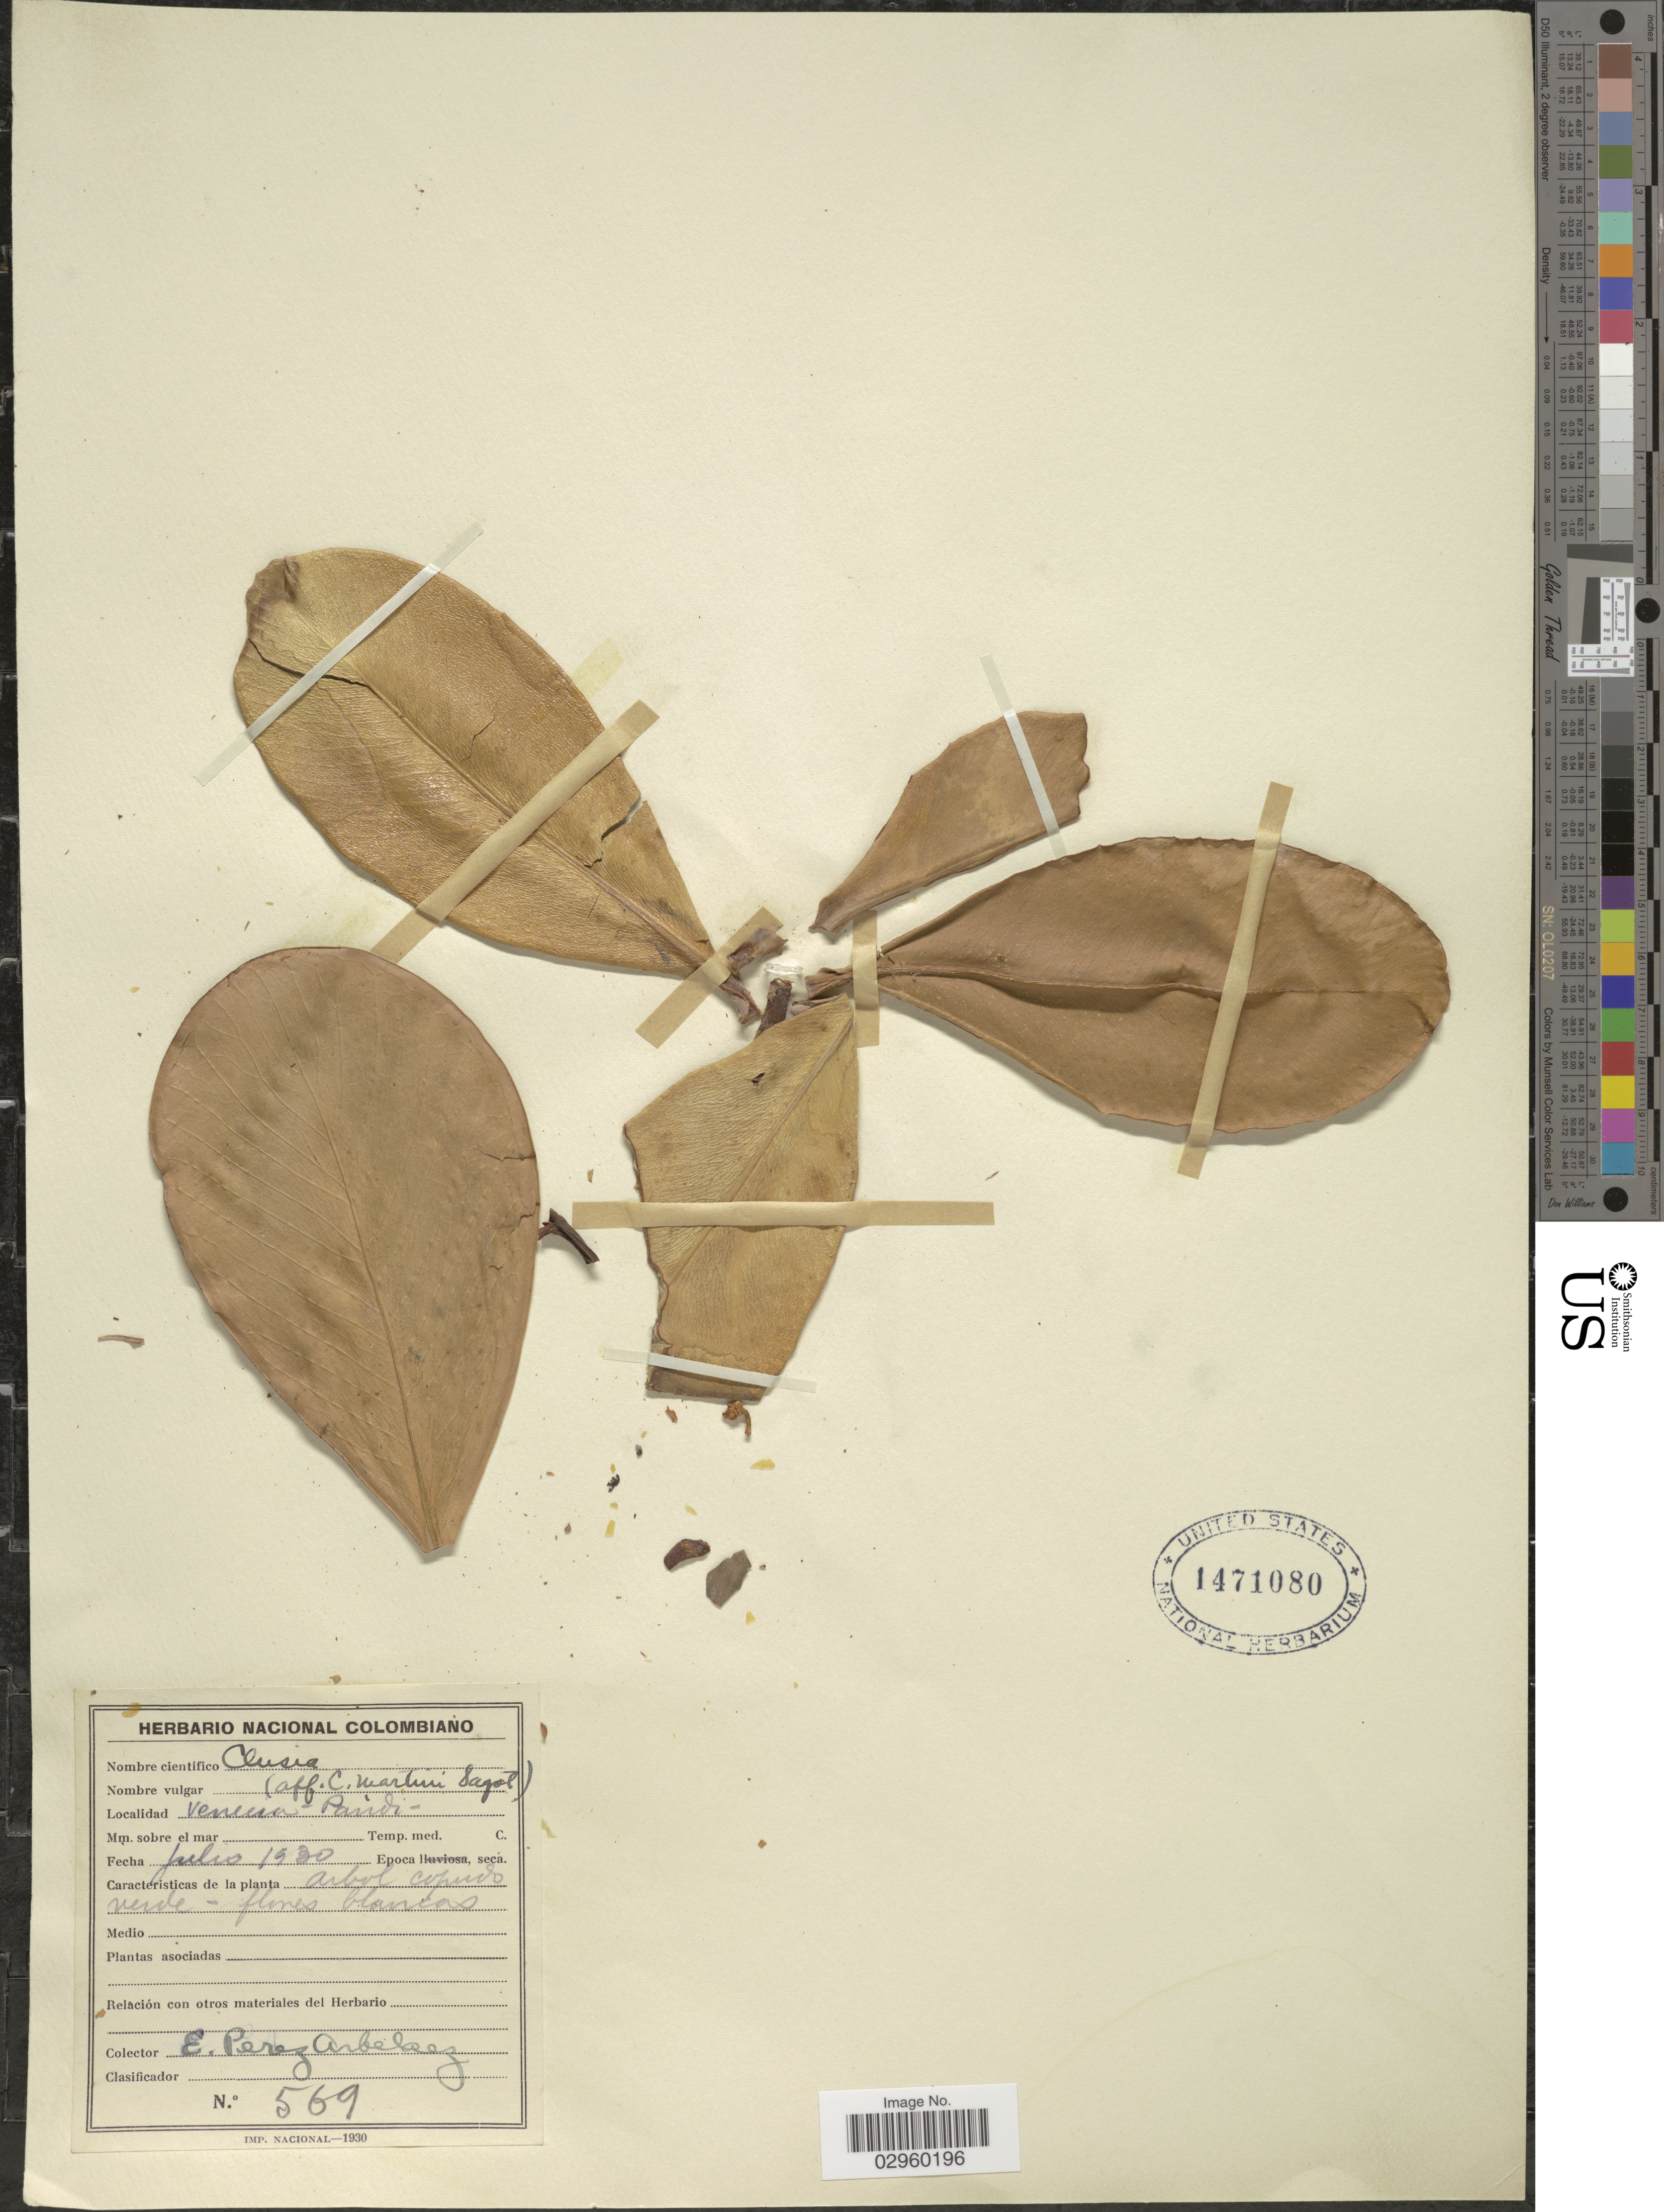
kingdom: Plantae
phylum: Tracheophyta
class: Magnoliopsida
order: Malpighiales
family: Clusiaceae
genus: Clusia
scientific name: Clusia sp.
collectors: E. Pérez Arbeláez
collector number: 569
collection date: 1930-07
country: Colombia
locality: Venecia - Pandi.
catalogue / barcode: US 1471080